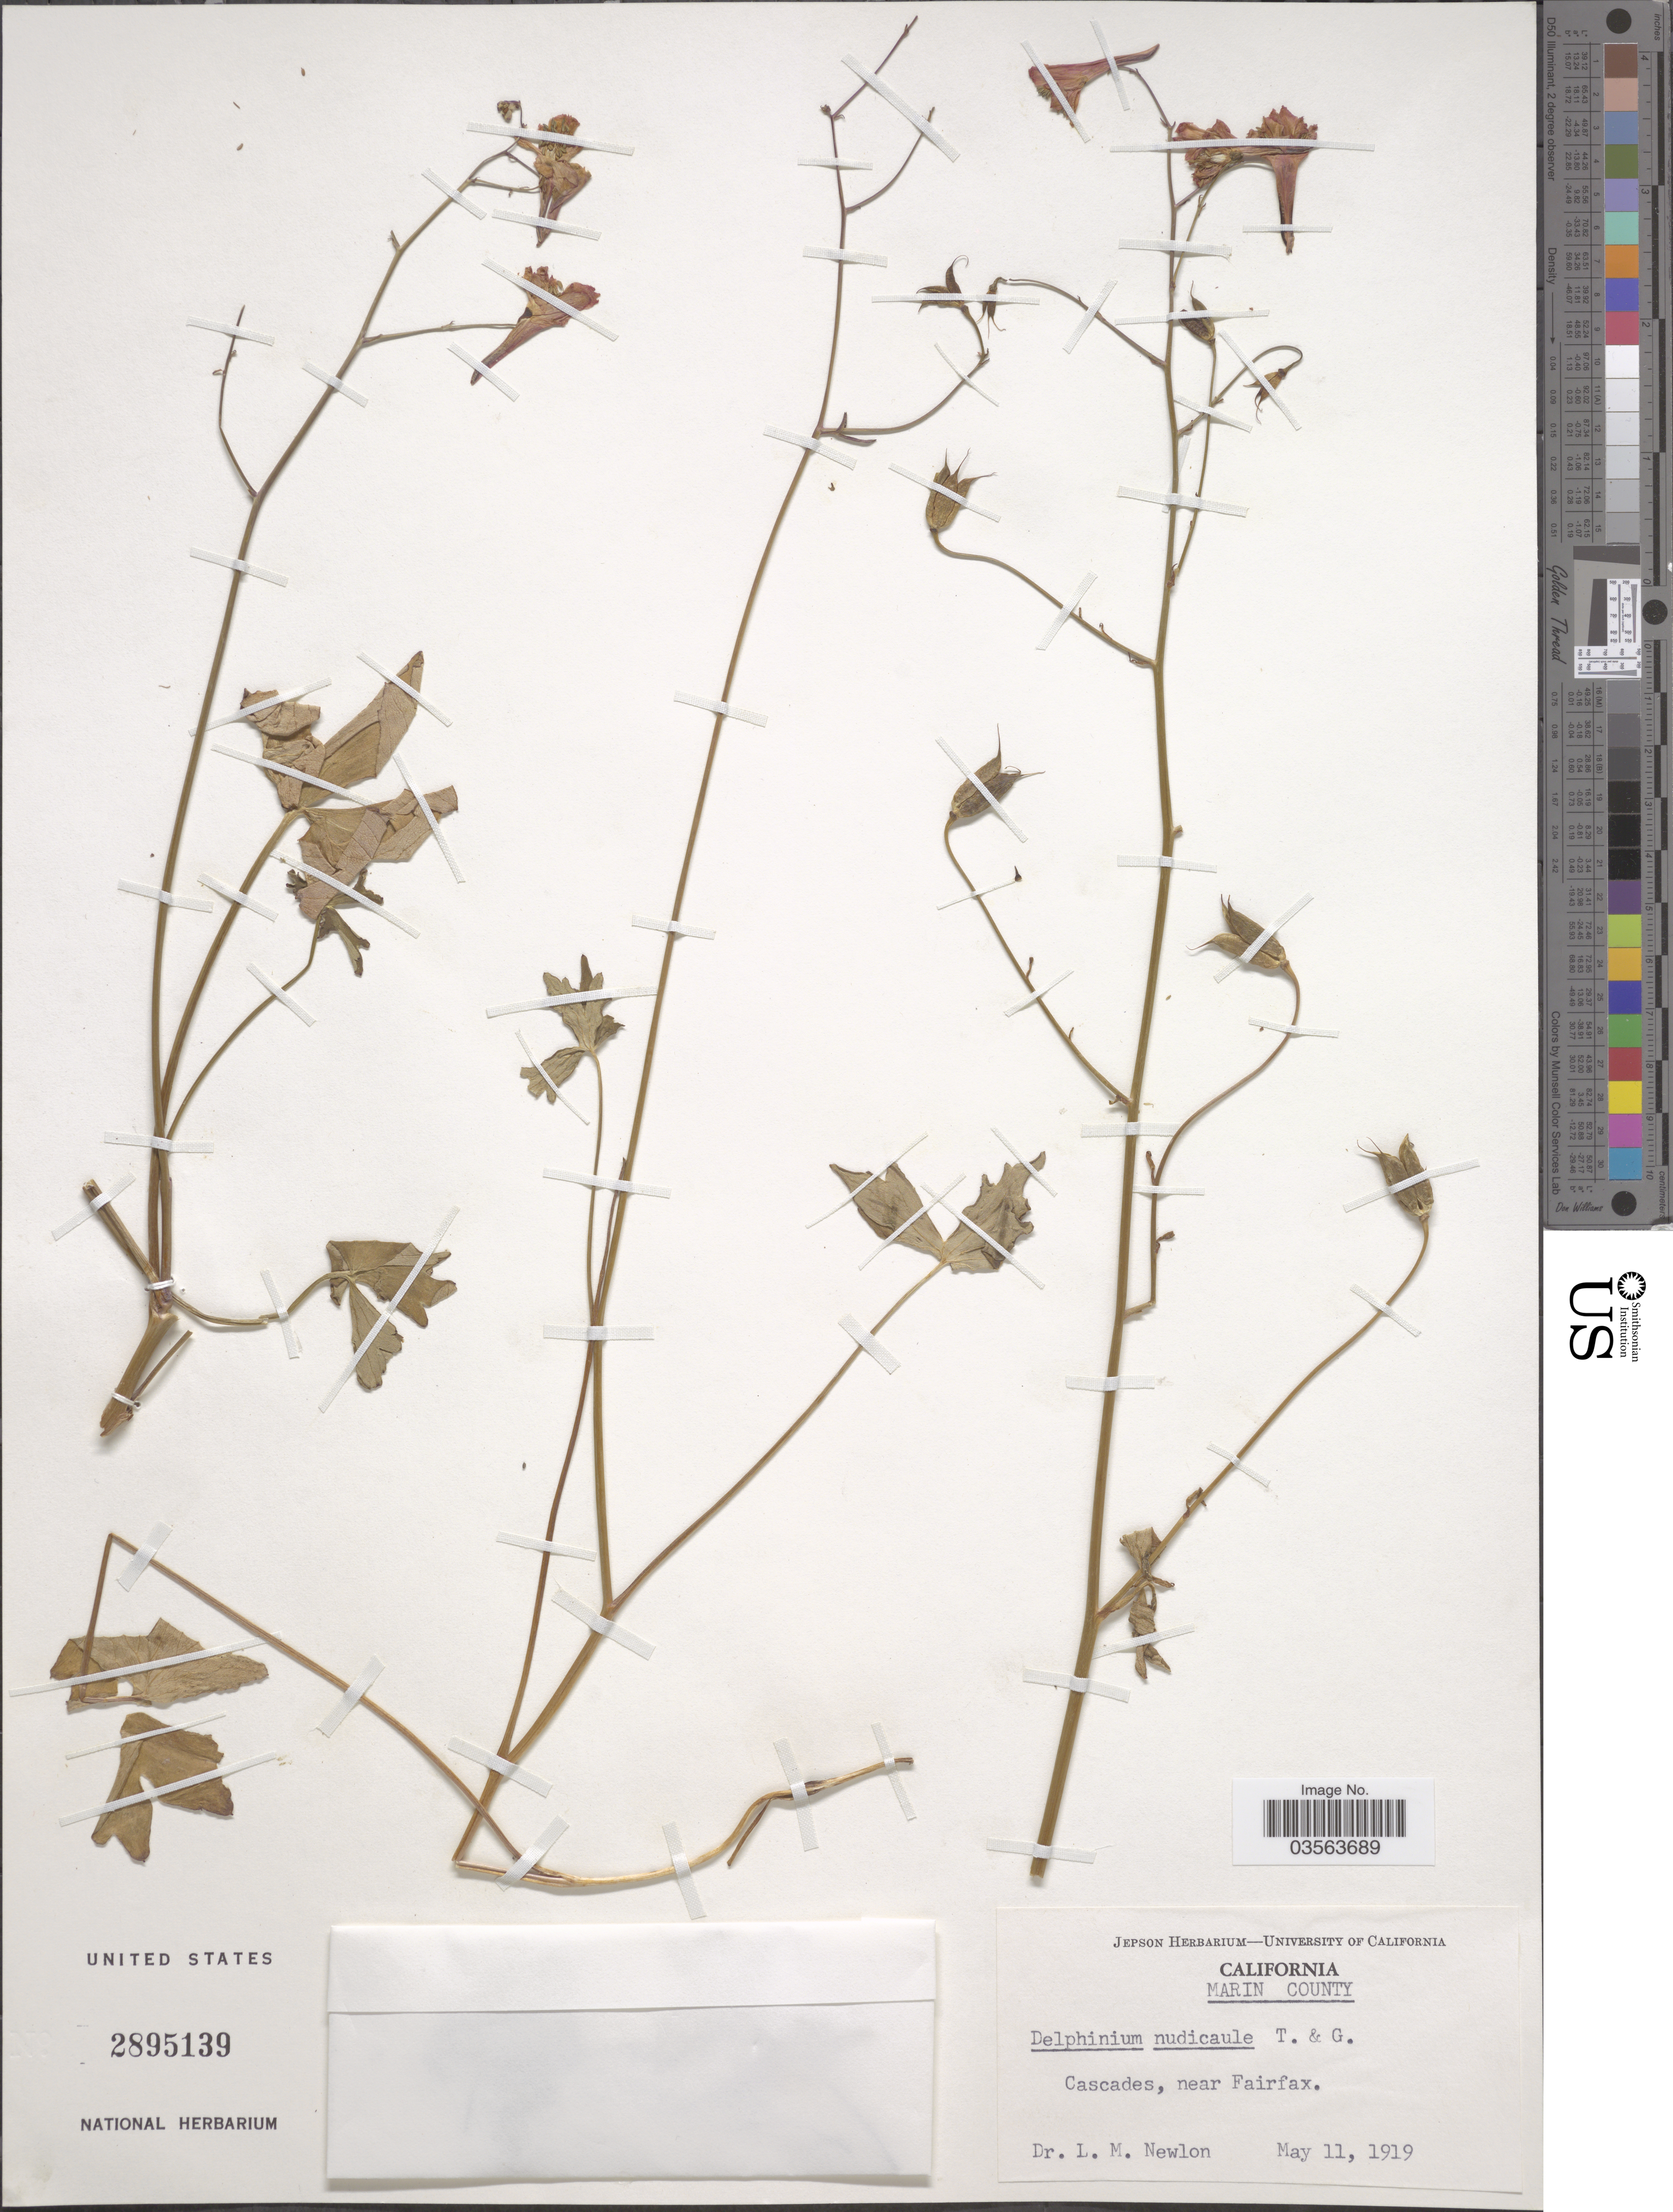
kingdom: Plantae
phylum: Tracheophyta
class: Magnoliopsida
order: Ranunculales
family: Ranunculaceae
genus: Delphinium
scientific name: Delphinium nudicaule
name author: Torr. & A. Gray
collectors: L. Newlon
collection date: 1919-05-11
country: United States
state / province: California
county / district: Marin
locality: Marin County. Cascades, near Fairfax.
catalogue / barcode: US 2895139